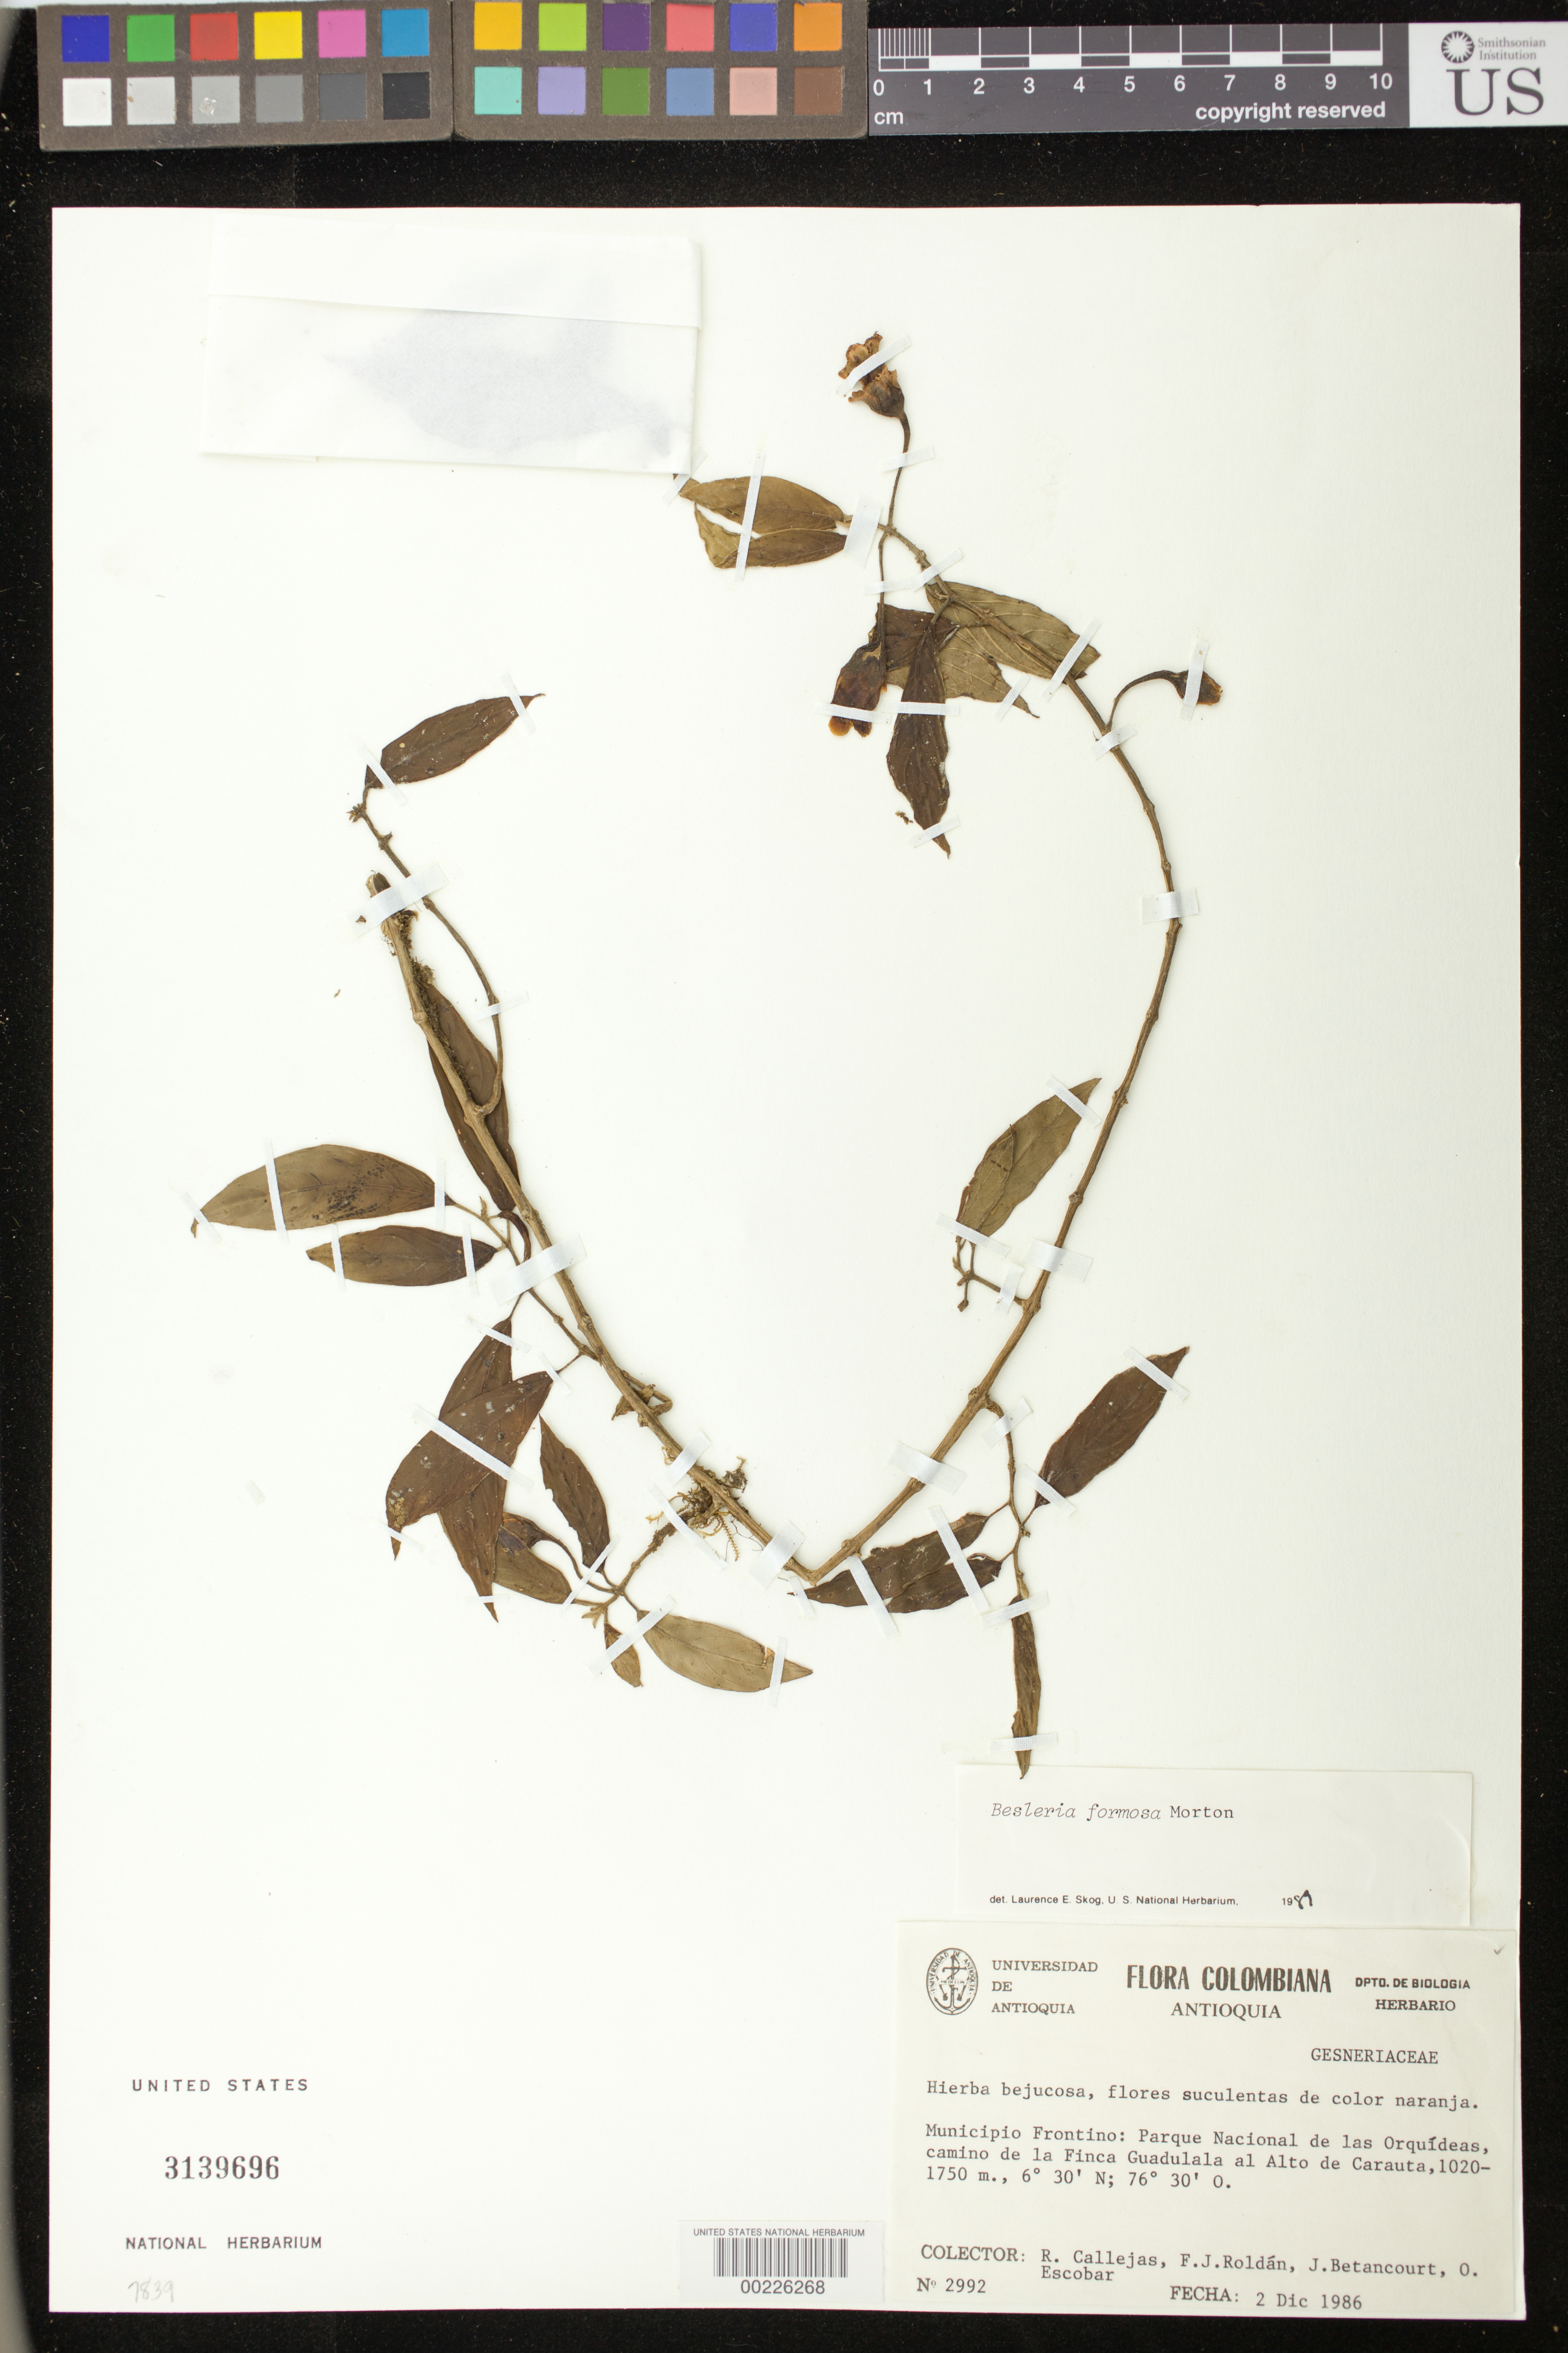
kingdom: Plantae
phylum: Tracheophyta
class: Magnoliopsida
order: Lamiales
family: Gesneriaceae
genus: Besleria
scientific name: Besleria amabilis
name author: C.V. Morton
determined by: Skog, Laurence E.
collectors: R. Callejas & et al.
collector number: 2992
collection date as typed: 02 Dec 1986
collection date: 1986-12-02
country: Colombia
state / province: Antioquia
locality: Mpio. Frontino, National Park of las Orquideas, road from Finca Guadulala to Alto de Carauta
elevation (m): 1020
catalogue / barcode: US 3139696